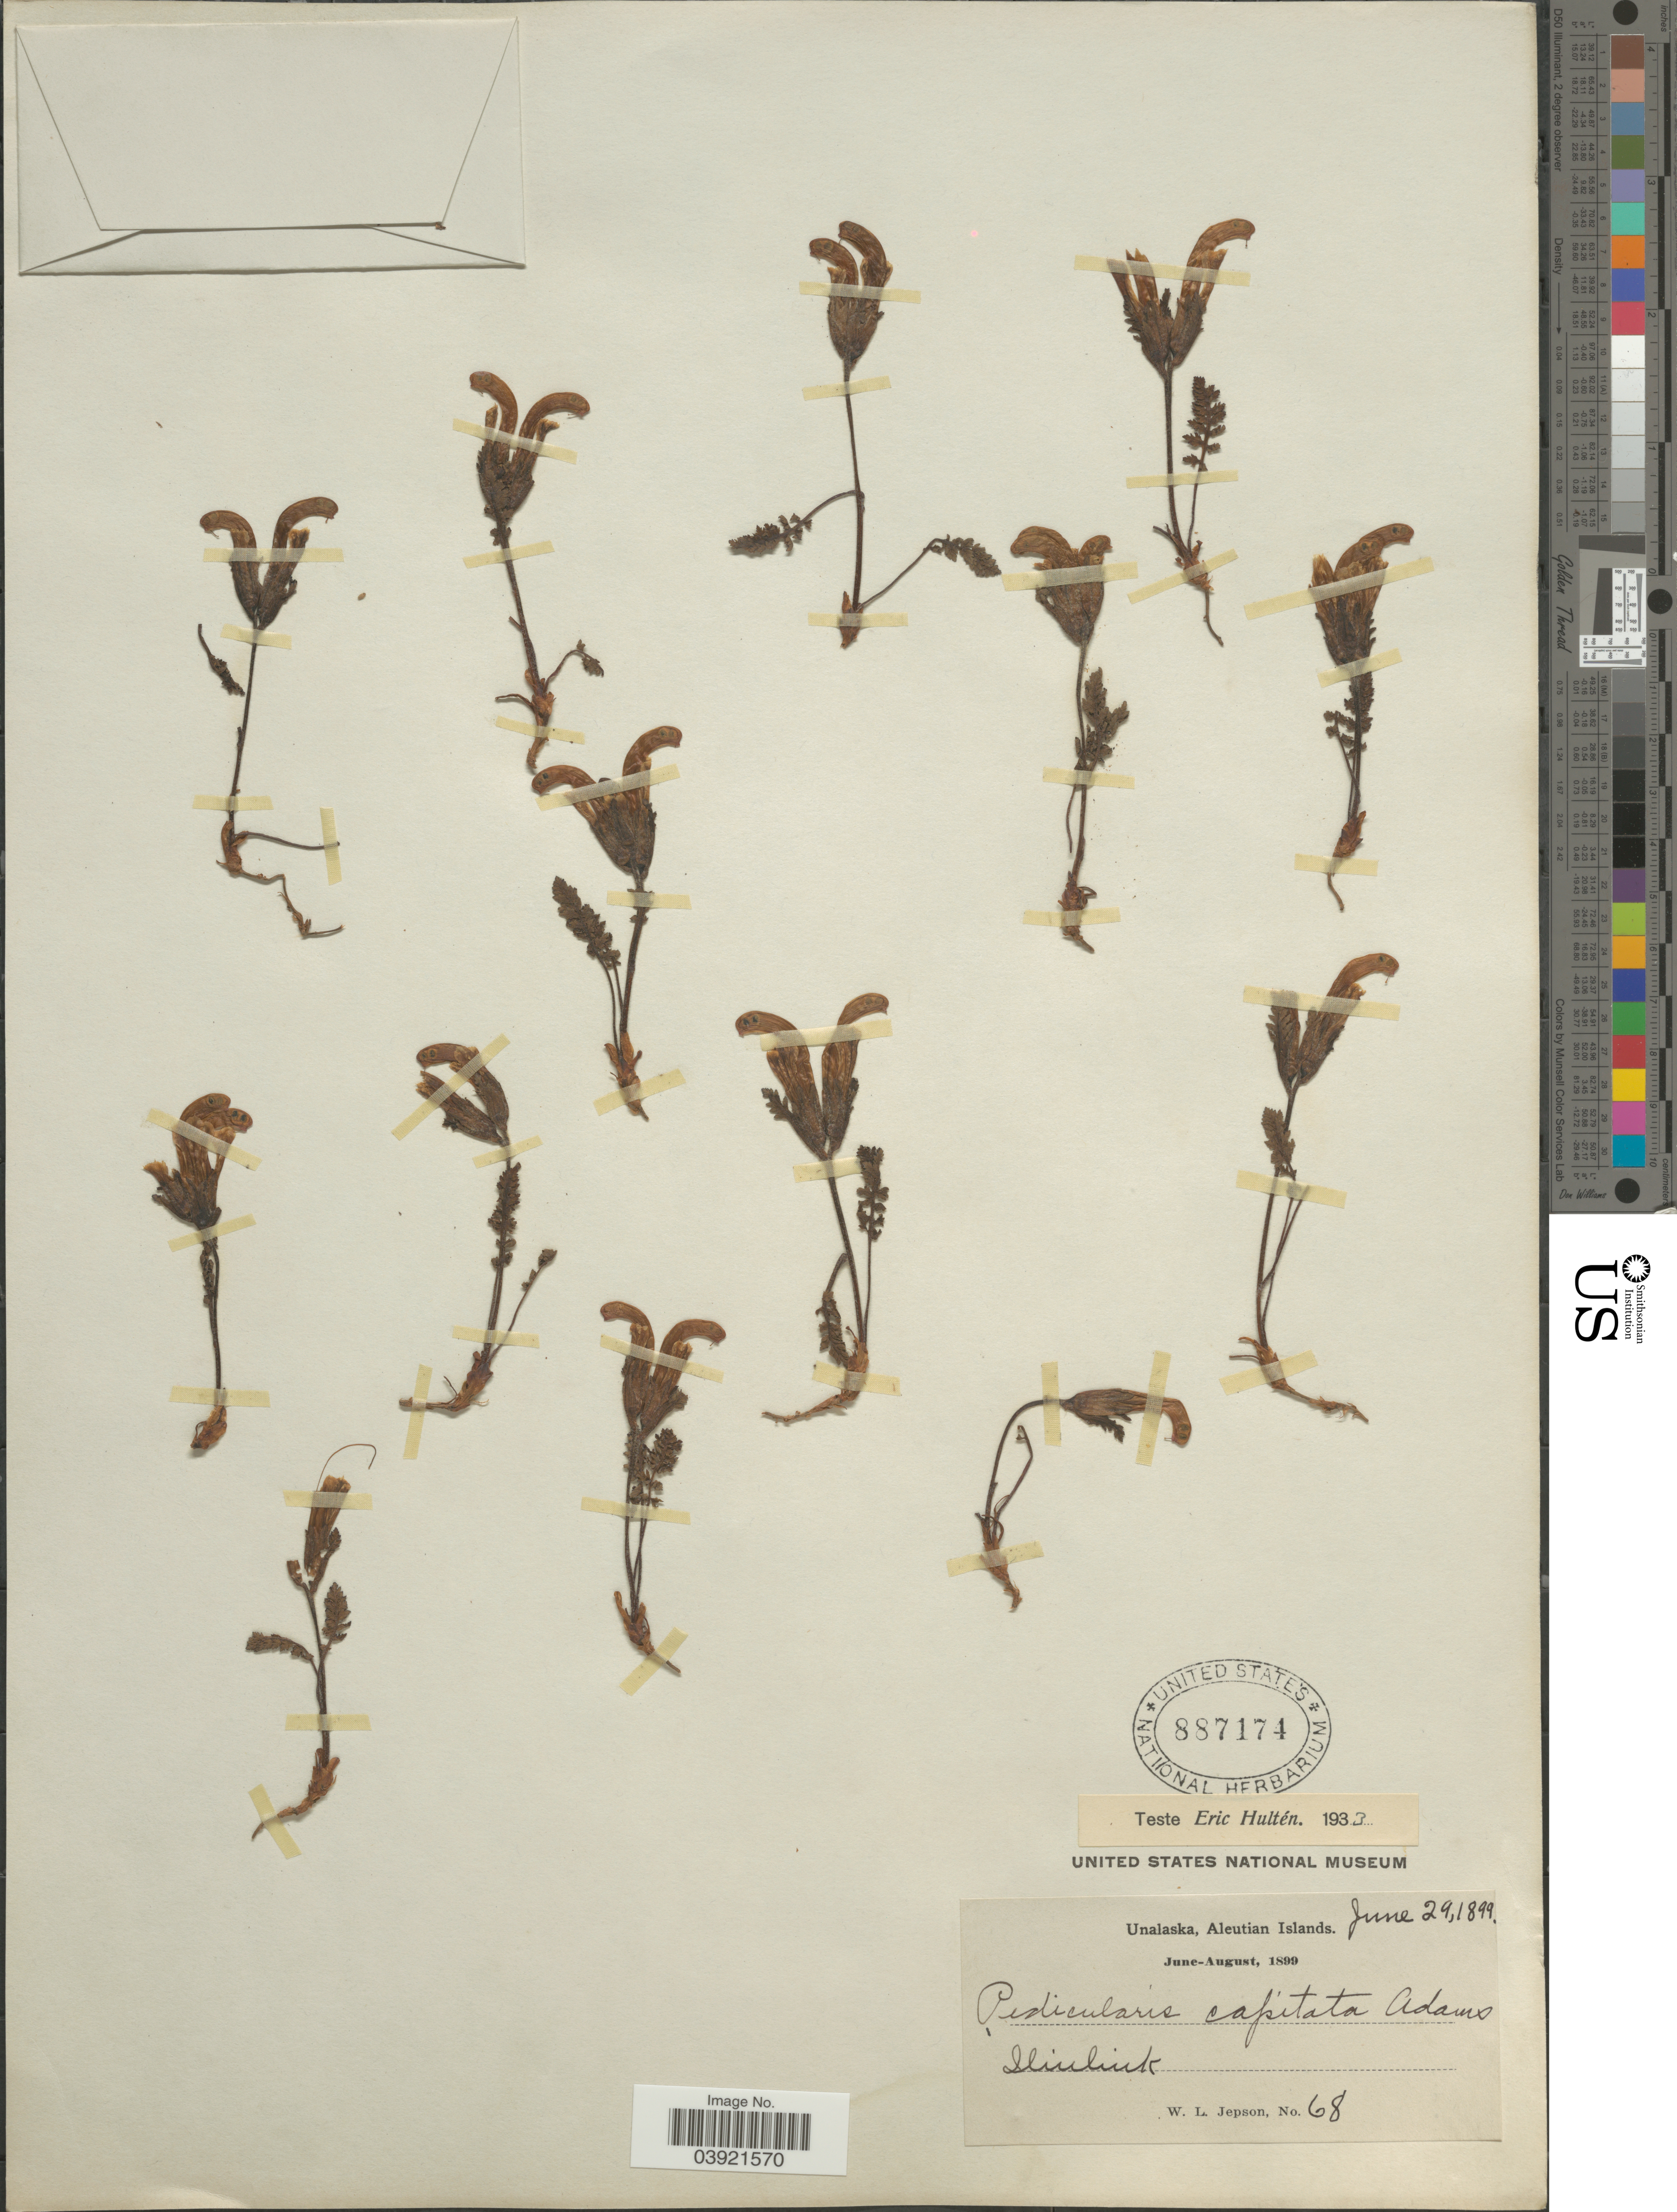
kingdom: Plantae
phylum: Tracheophyta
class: Magnoliopsida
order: Lamiales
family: Orobanchaceae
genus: Pedicularis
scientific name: Pedicularis capitata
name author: Adams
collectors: W. L. Jepson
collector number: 68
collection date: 1899-06-29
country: United States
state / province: Alaska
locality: Unalaska, Aleutian Islands. Iliuliuk.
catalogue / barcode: US 887174